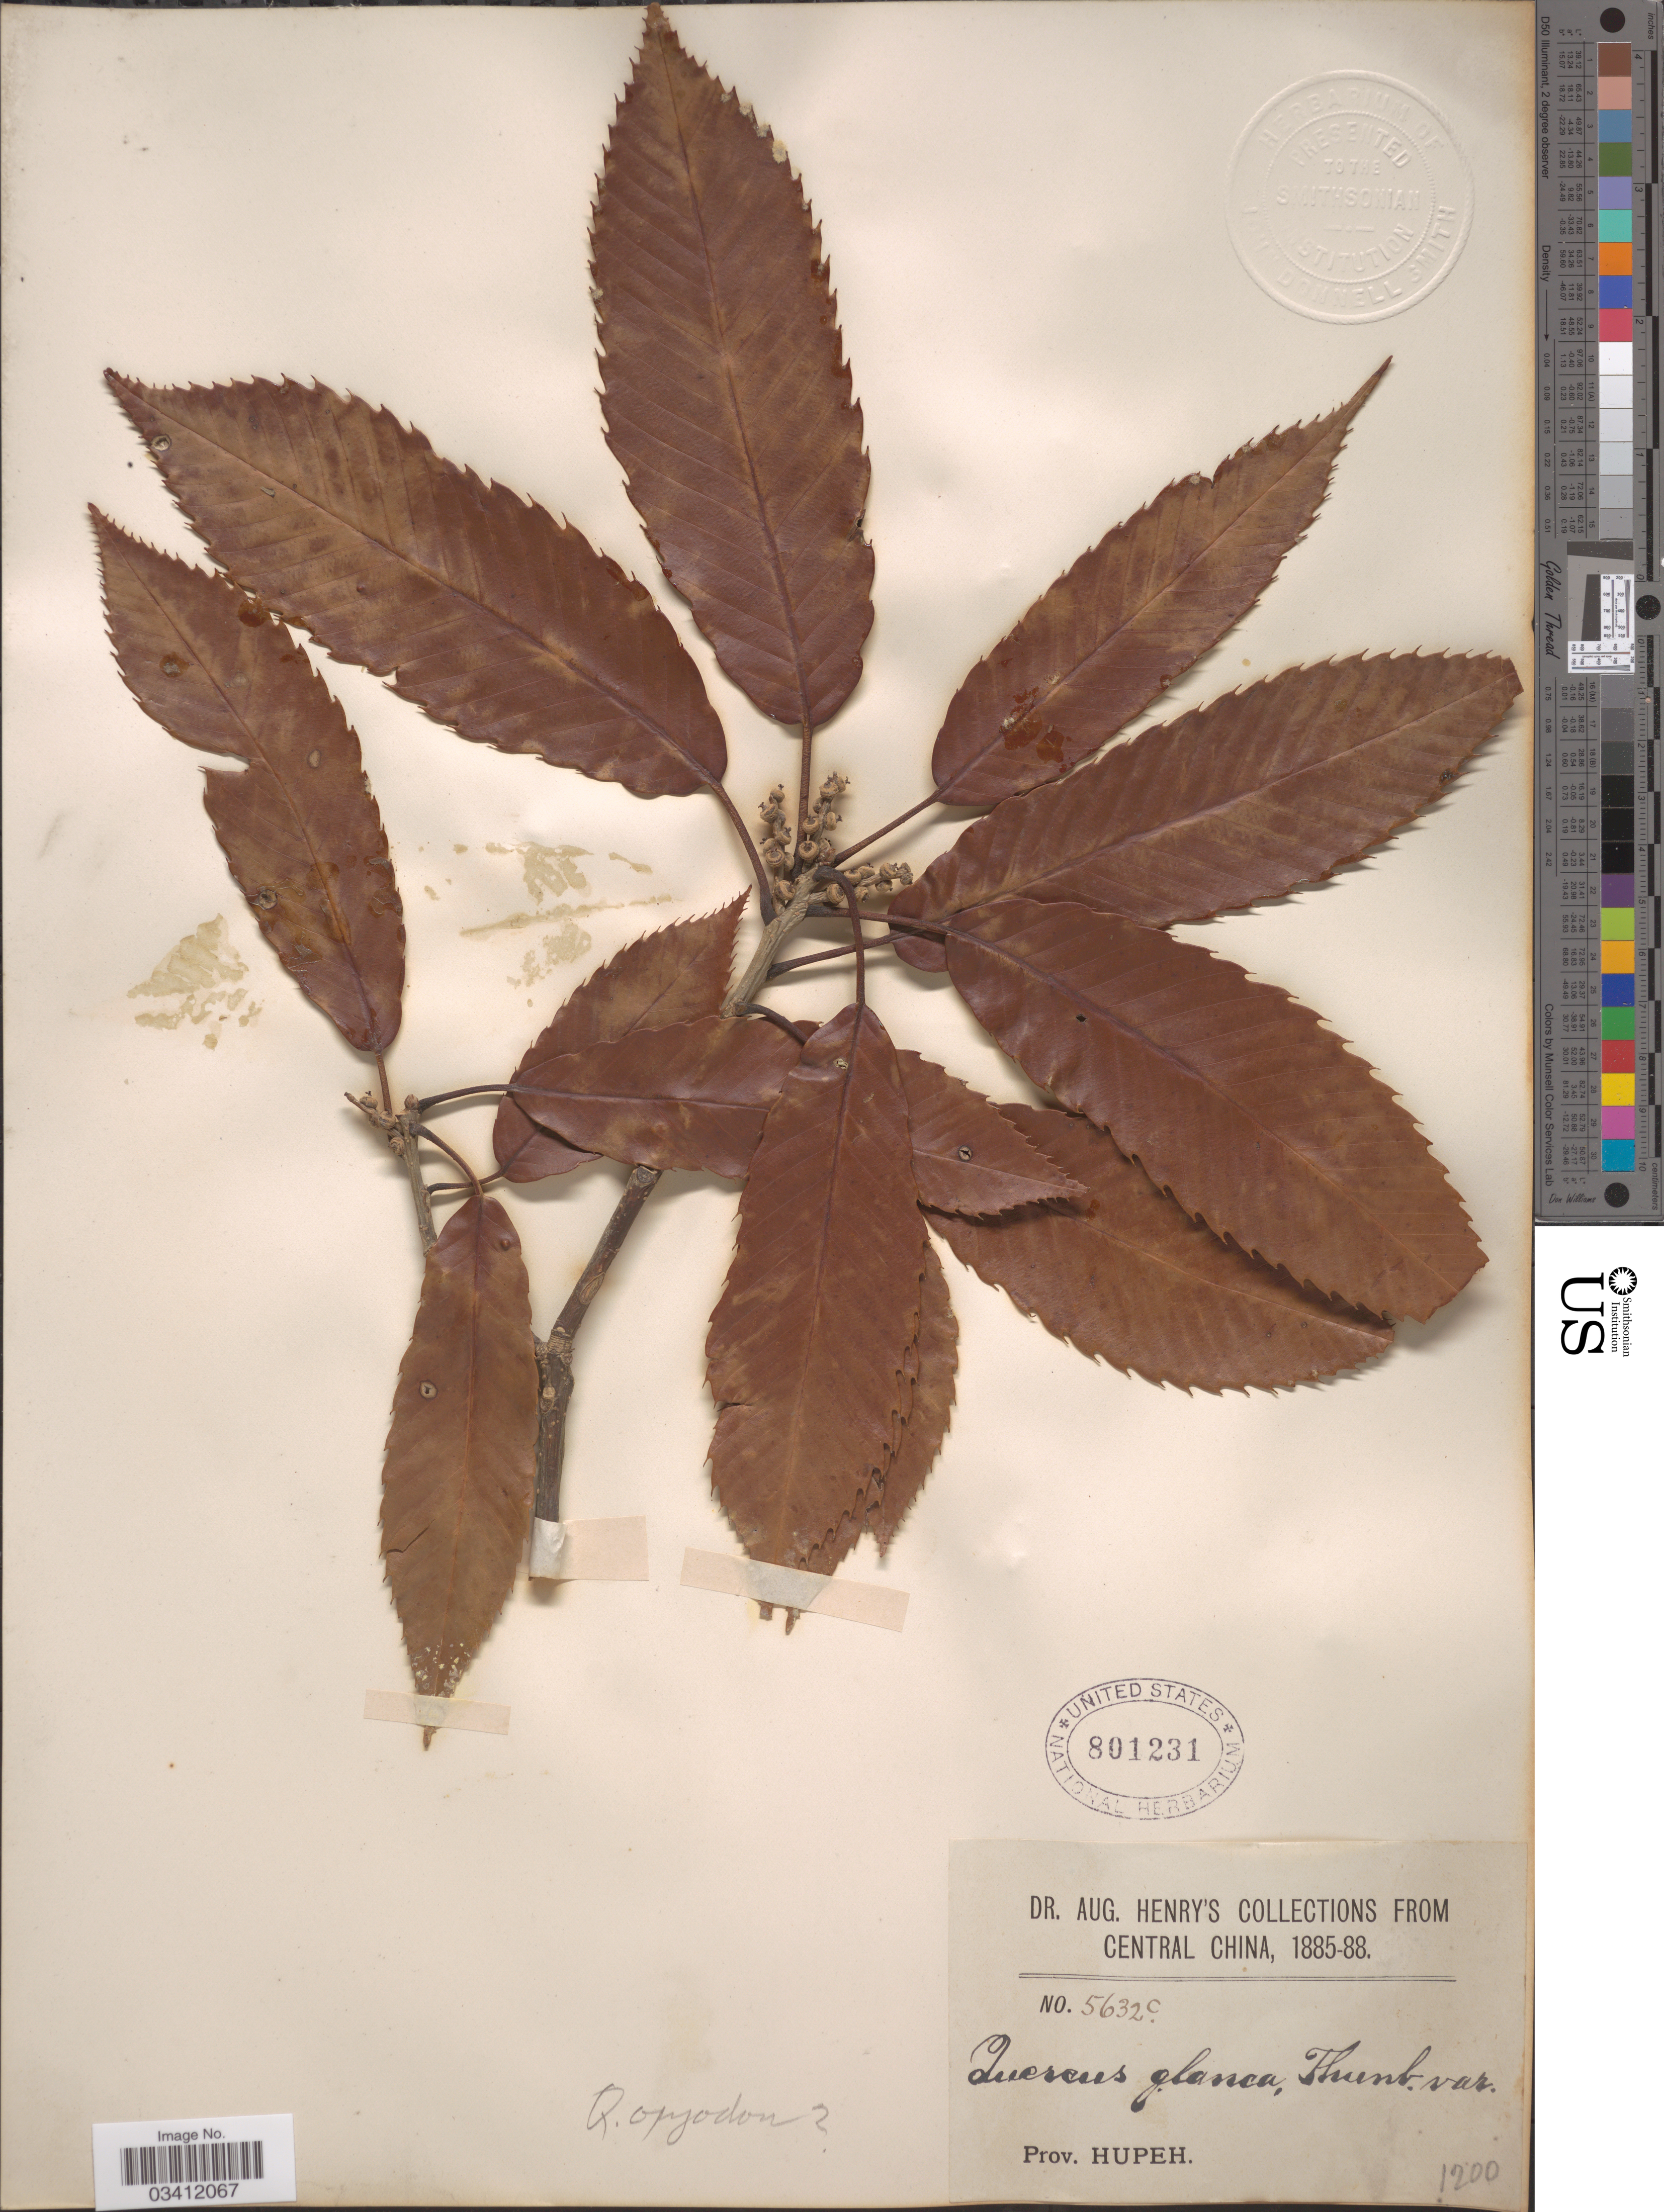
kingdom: Plantae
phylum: Tracheophyta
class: Magnoliopsida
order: Fagales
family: Fagaceae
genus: Quercus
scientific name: Quercus oxyodon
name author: Miq.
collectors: A. Henry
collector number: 5632 C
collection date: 1885/1888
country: China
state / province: Hubei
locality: Central China, Prov. Hupeh.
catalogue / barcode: US 801231